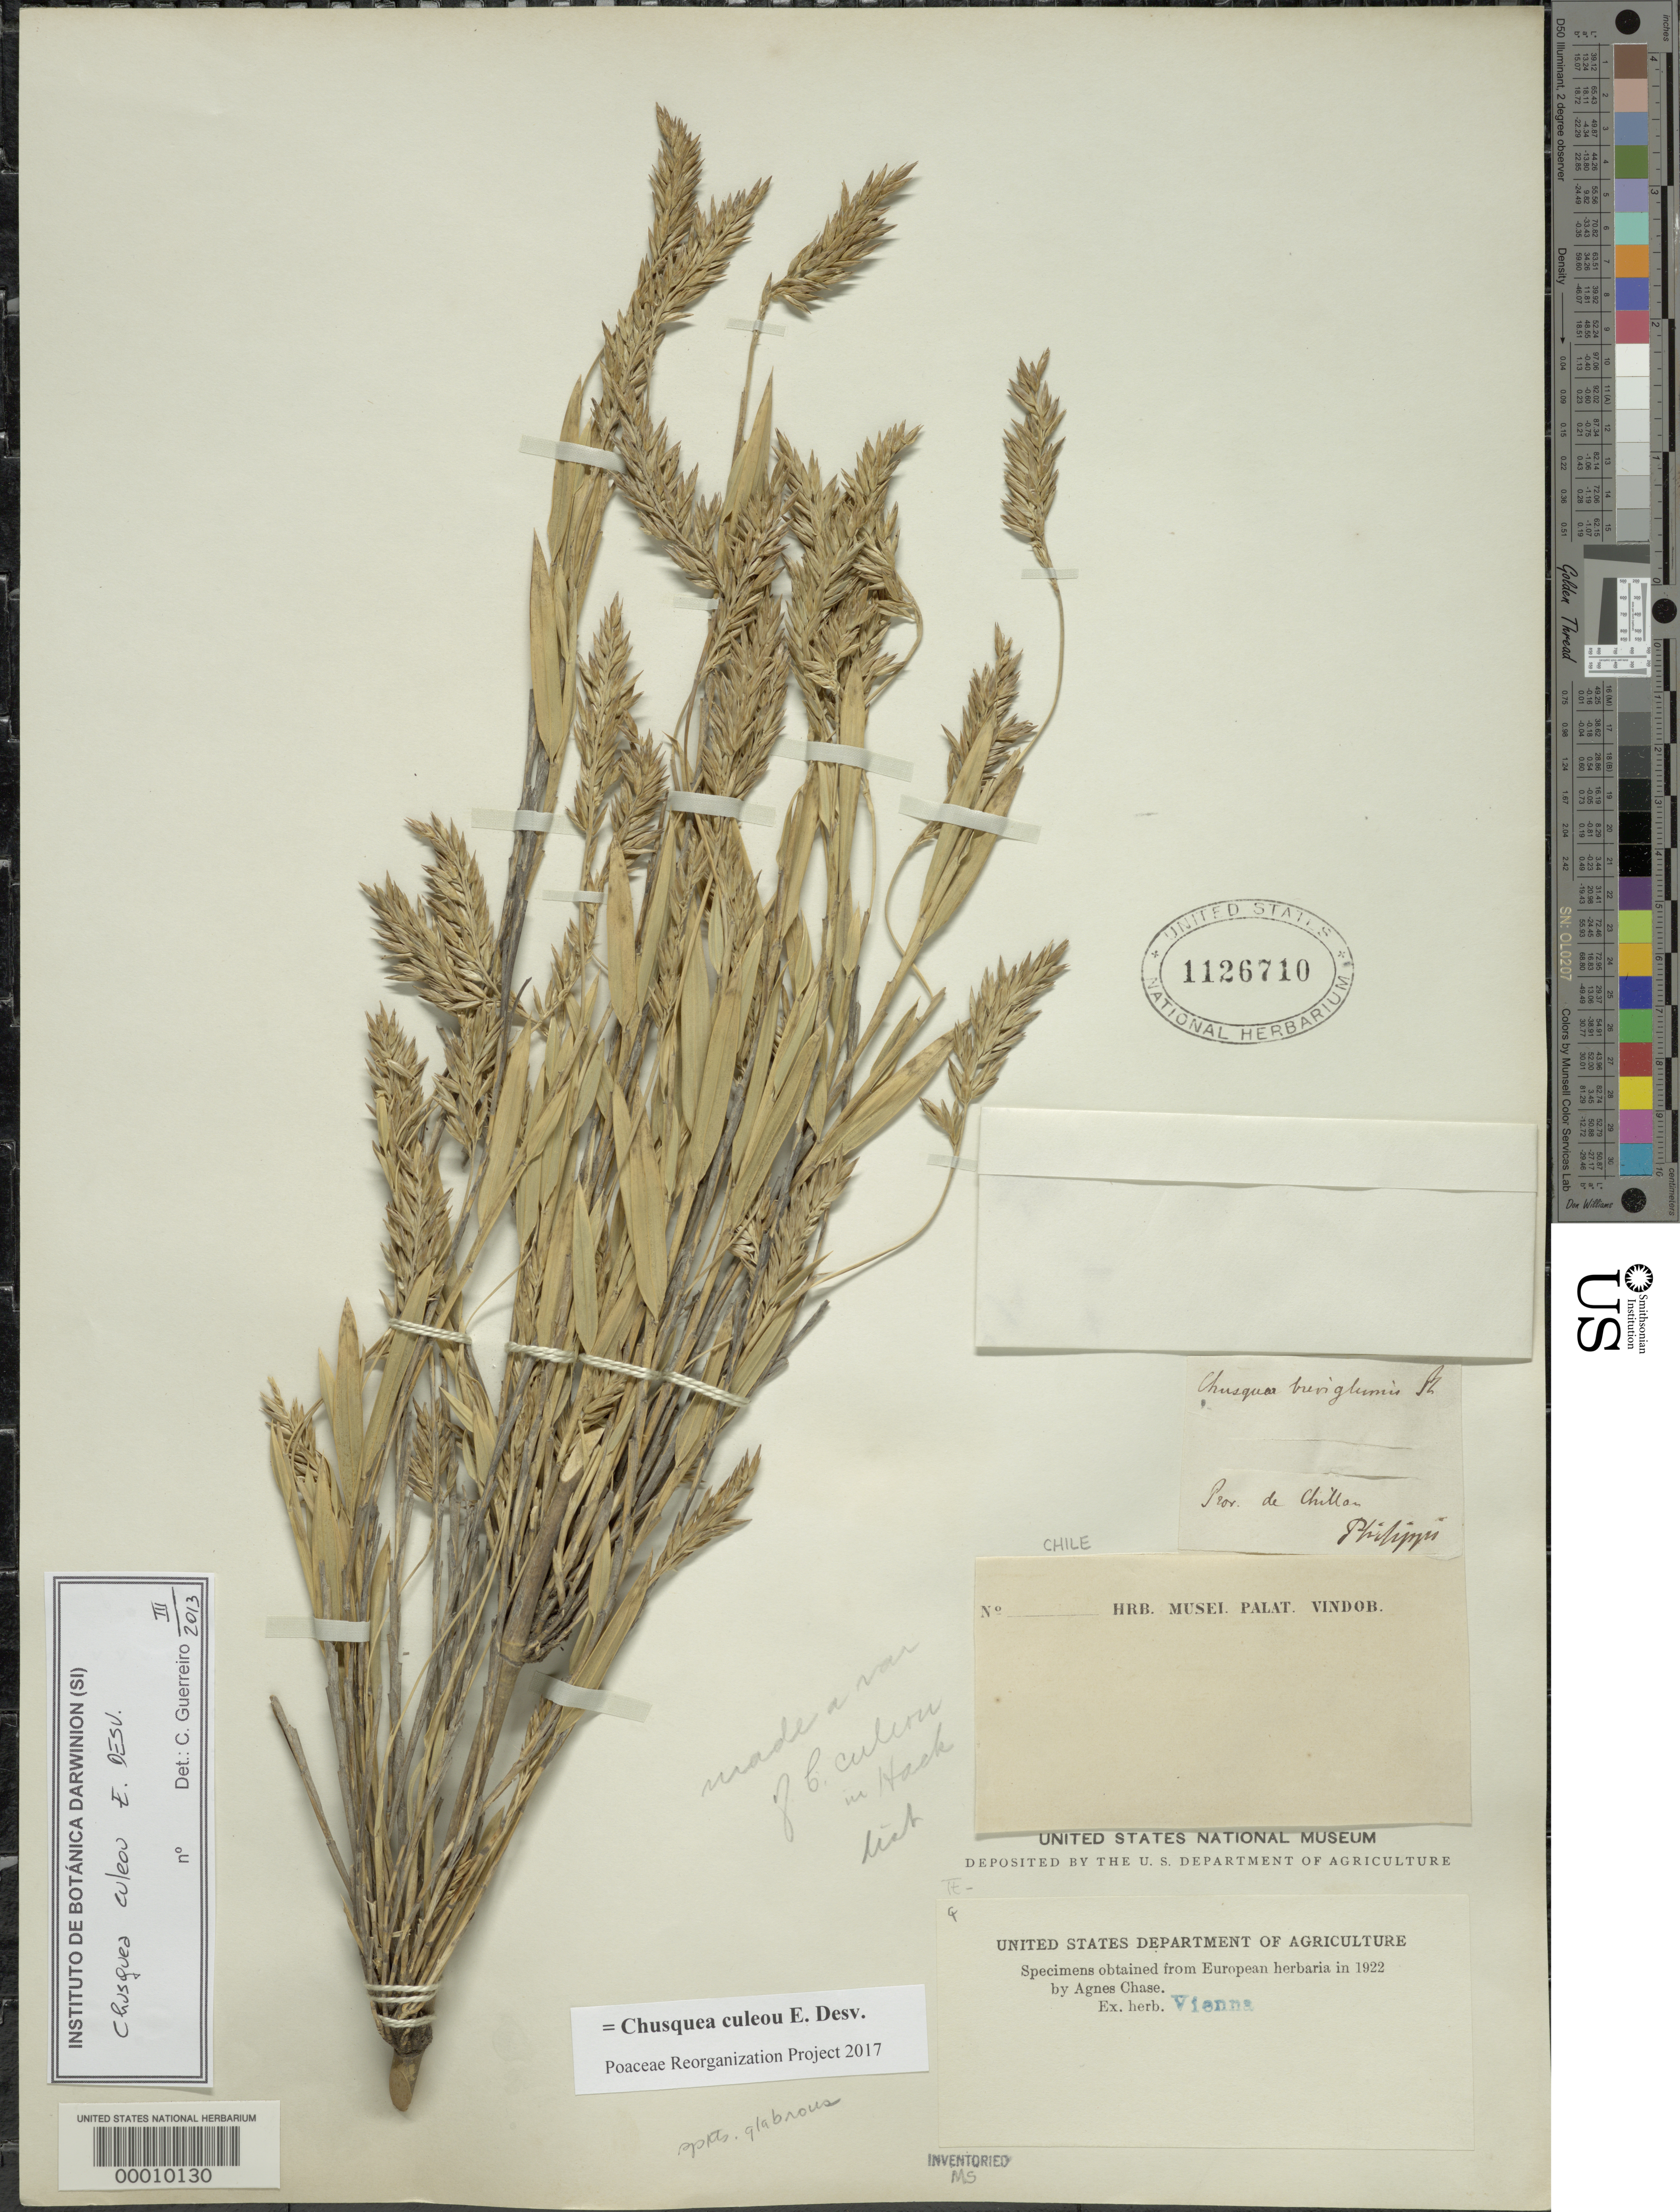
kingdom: Plantae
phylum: Tracheophyta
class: Liliopsida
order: Poales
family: Poaceae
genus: Chusquea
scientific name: Chusquea culeou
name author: É. Desv.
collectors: -. Philippi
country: Chile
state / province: Bio-Bío (VIII)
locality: Prov. (?) de chillan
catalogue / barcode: US 1126710